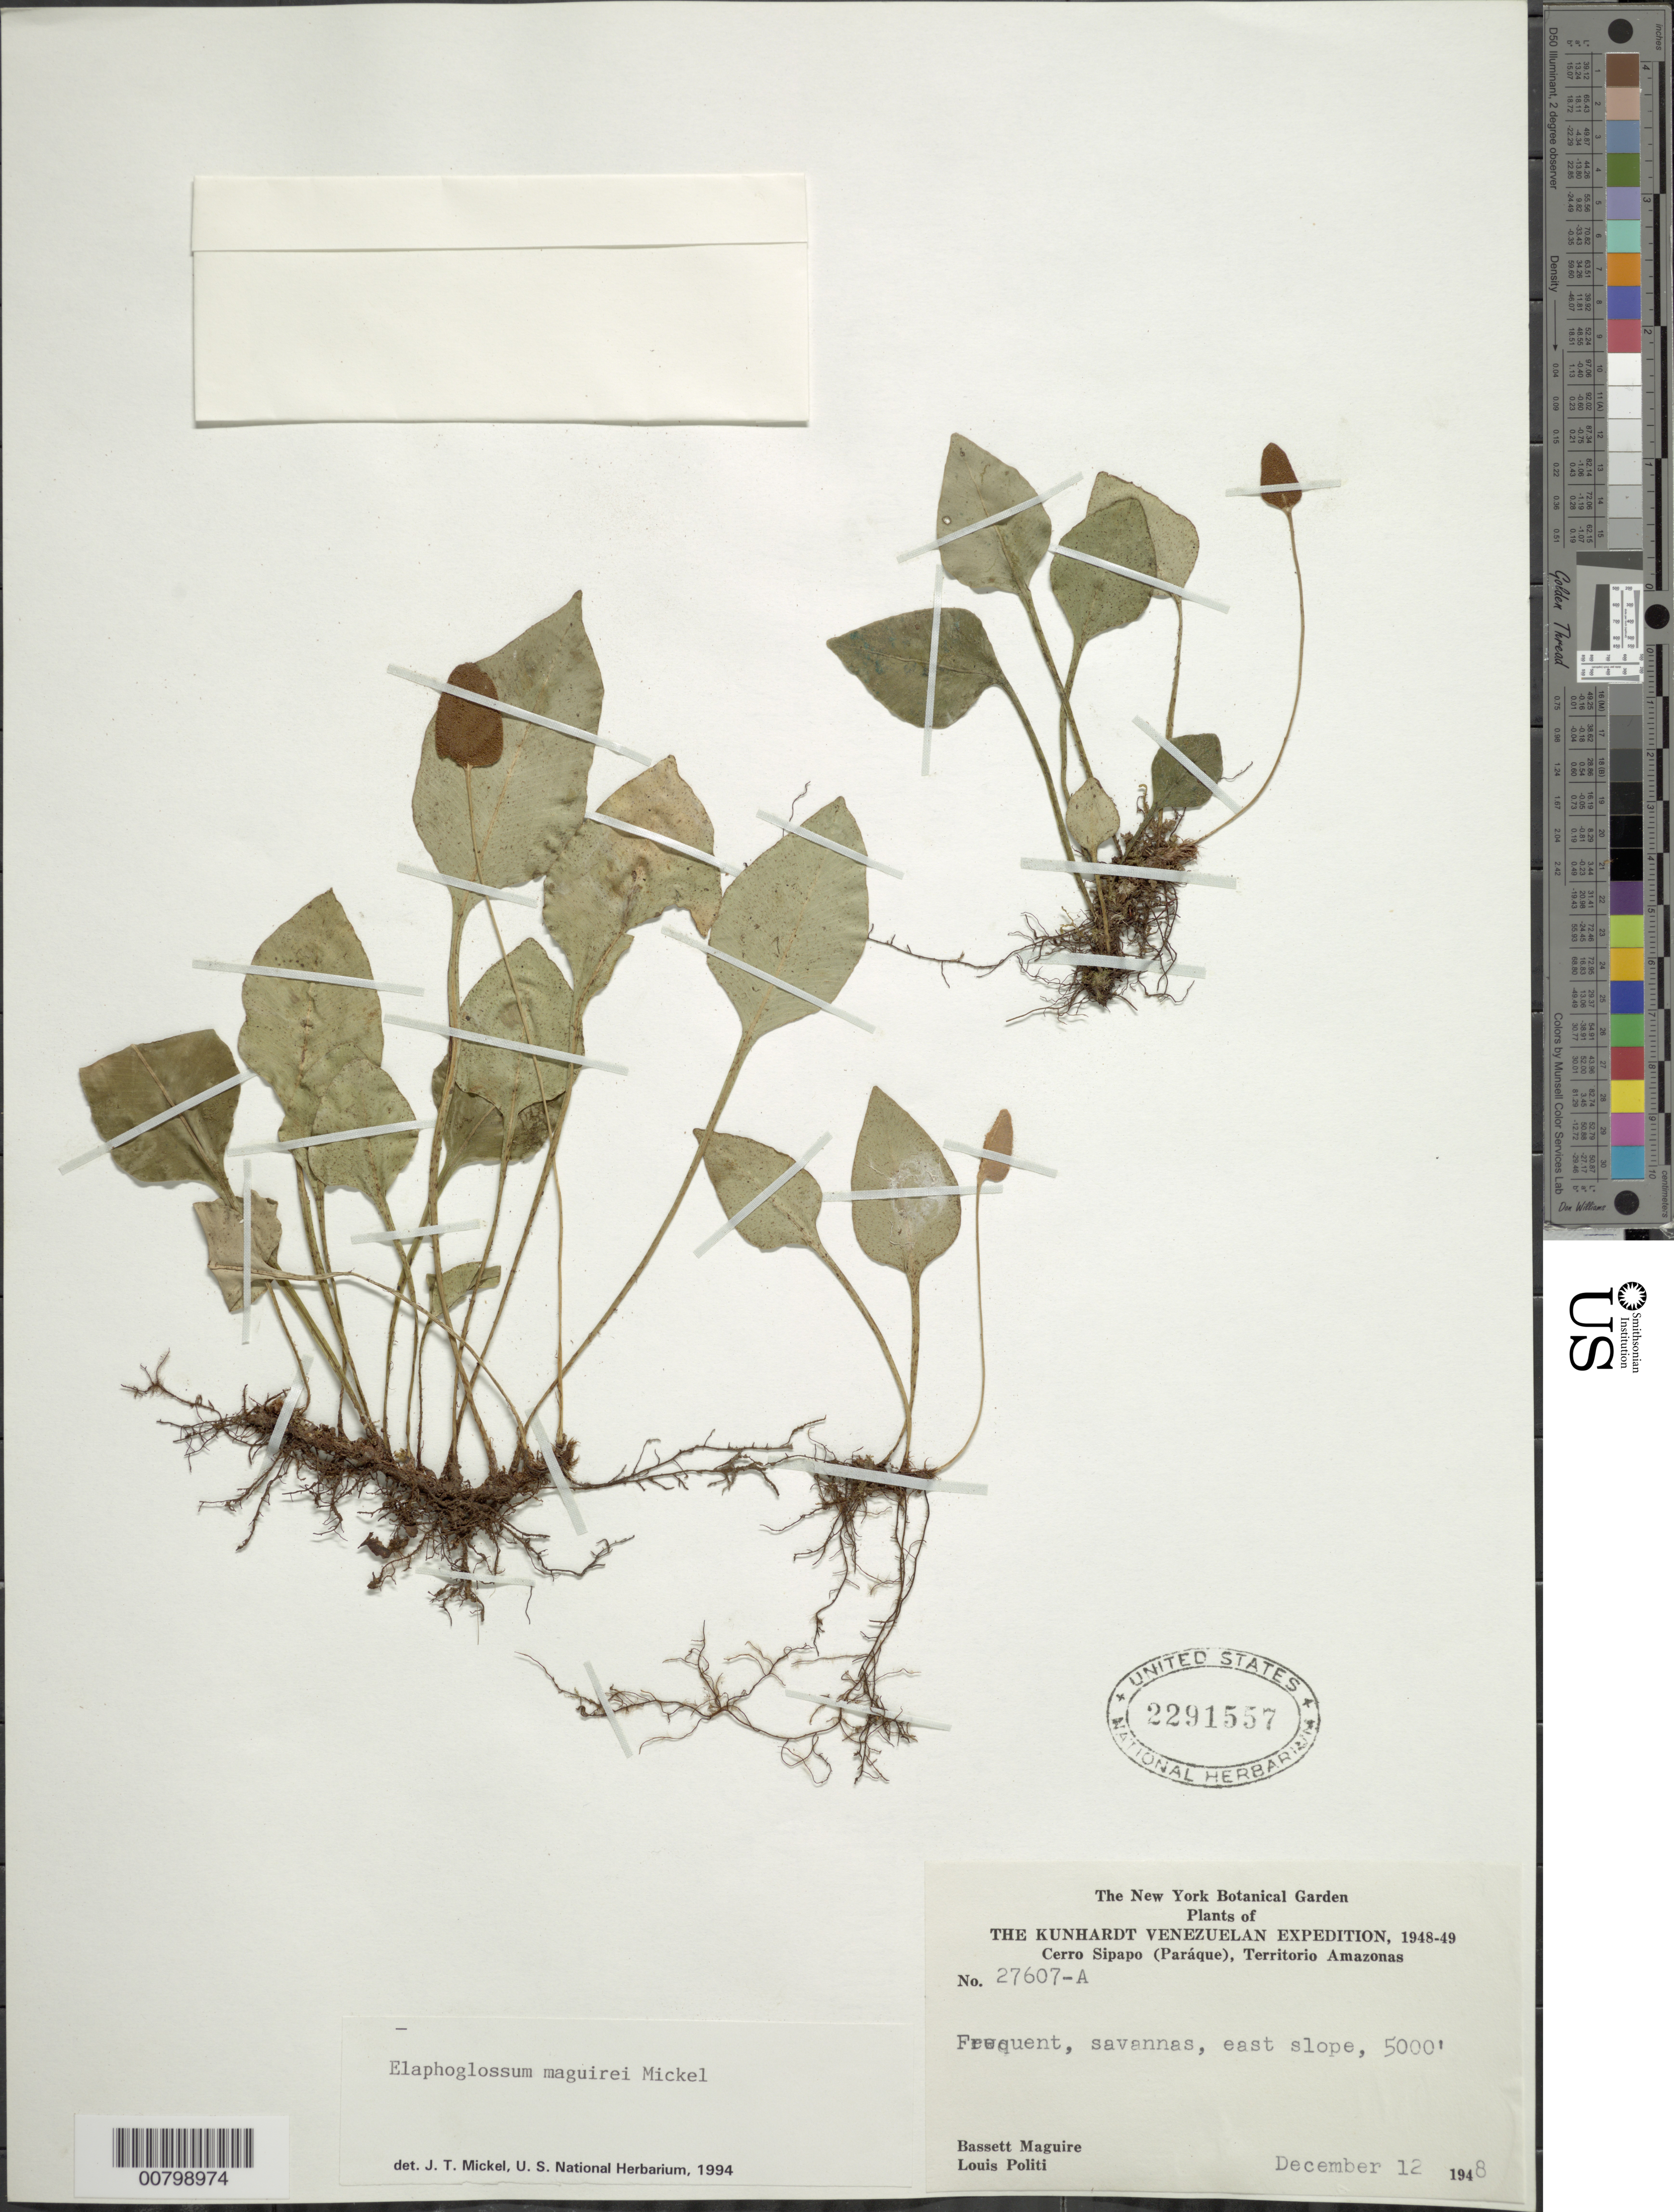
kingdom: Plantae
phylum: Tracheophyta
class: Polypodiopsida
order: Polypodiales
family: Dryopteridaceae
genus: Elaphoglossum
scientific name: Elaphoglossum maguirei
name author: Mickel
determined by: Mickel, J. T., (NY), New York Botanical Garden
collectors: B. Maguire & L. Politi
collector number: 27607 A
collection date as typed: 12-Dec-48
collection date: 1948-12-12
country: Venezuela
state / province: Amazonas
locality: Cerro Sipapo (Paráque), E slopes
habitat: Savannas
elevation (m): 1524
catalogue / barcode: US 2291557